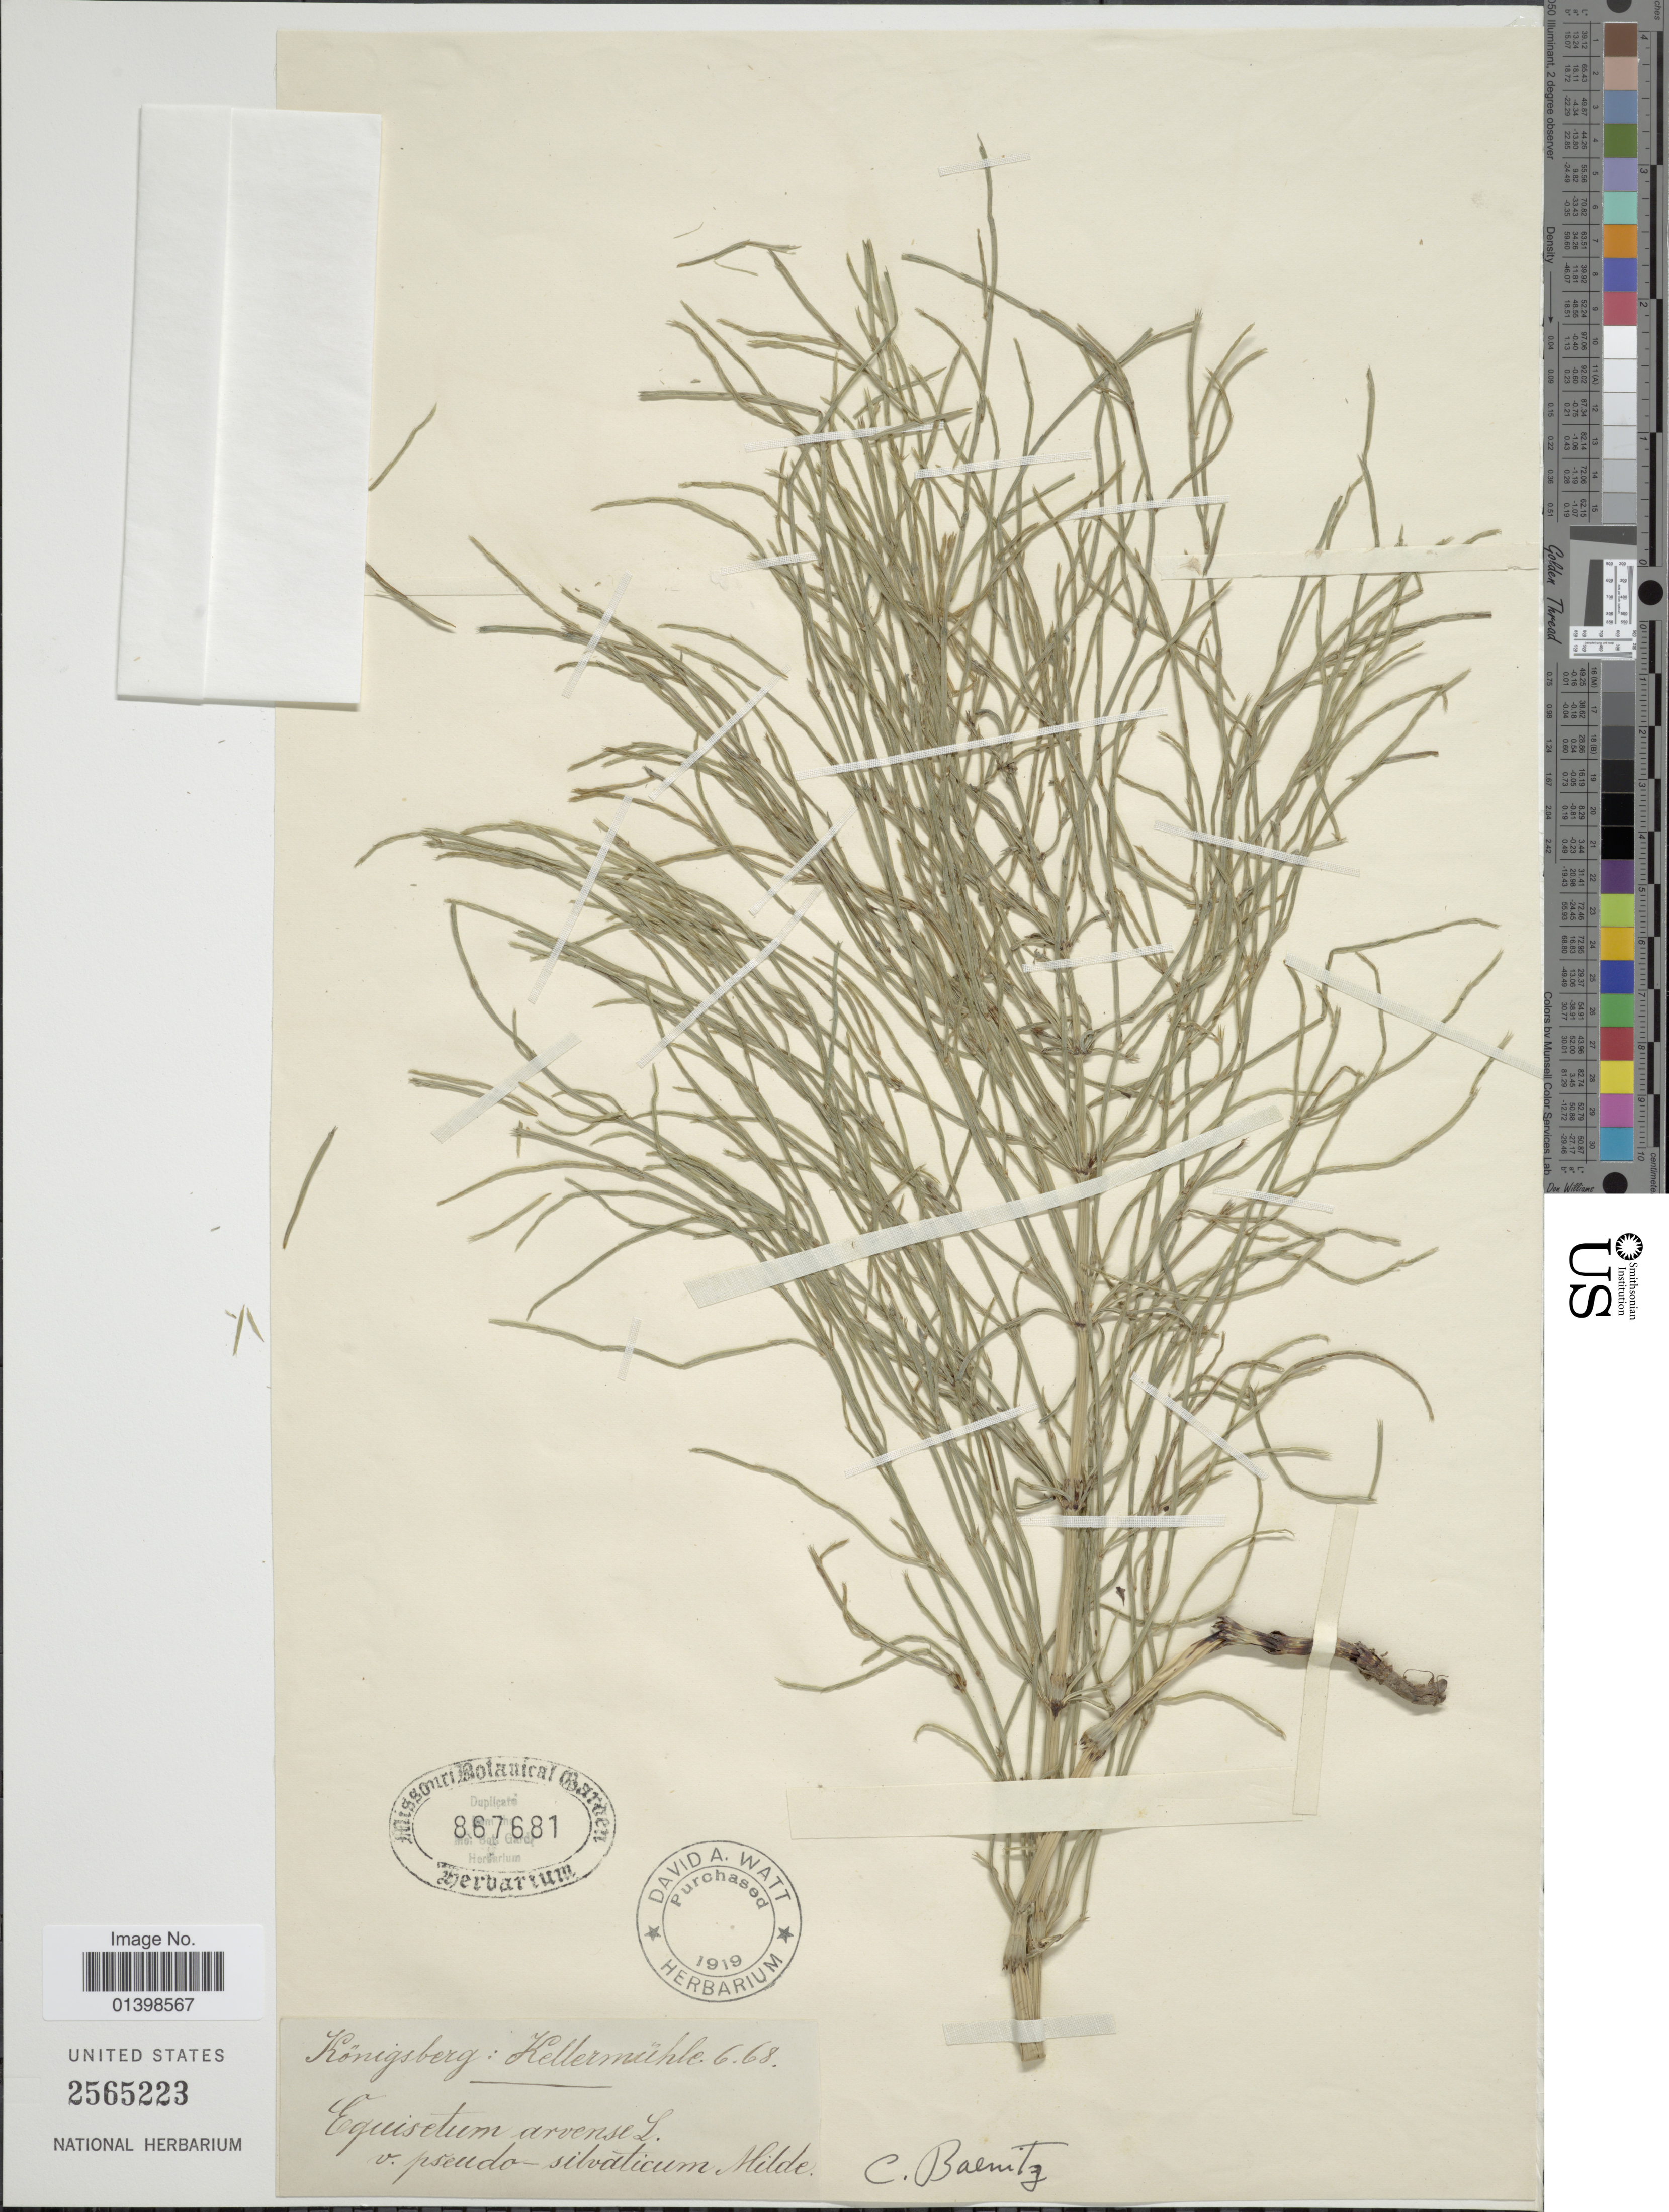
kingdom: Plantae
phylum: Tracheophyta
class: Polypodiopsida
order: Equisetales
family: Equisetaceae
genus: Equisetum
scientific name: Equisetum arvense var. pseudosylvaticum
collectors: C. G. Baenitz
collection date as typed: Transcribed d/m/y: /6/68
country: Russian Federation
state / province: Kaliningrad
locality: Königsberg: Kellermühle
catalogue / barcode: US 2565223